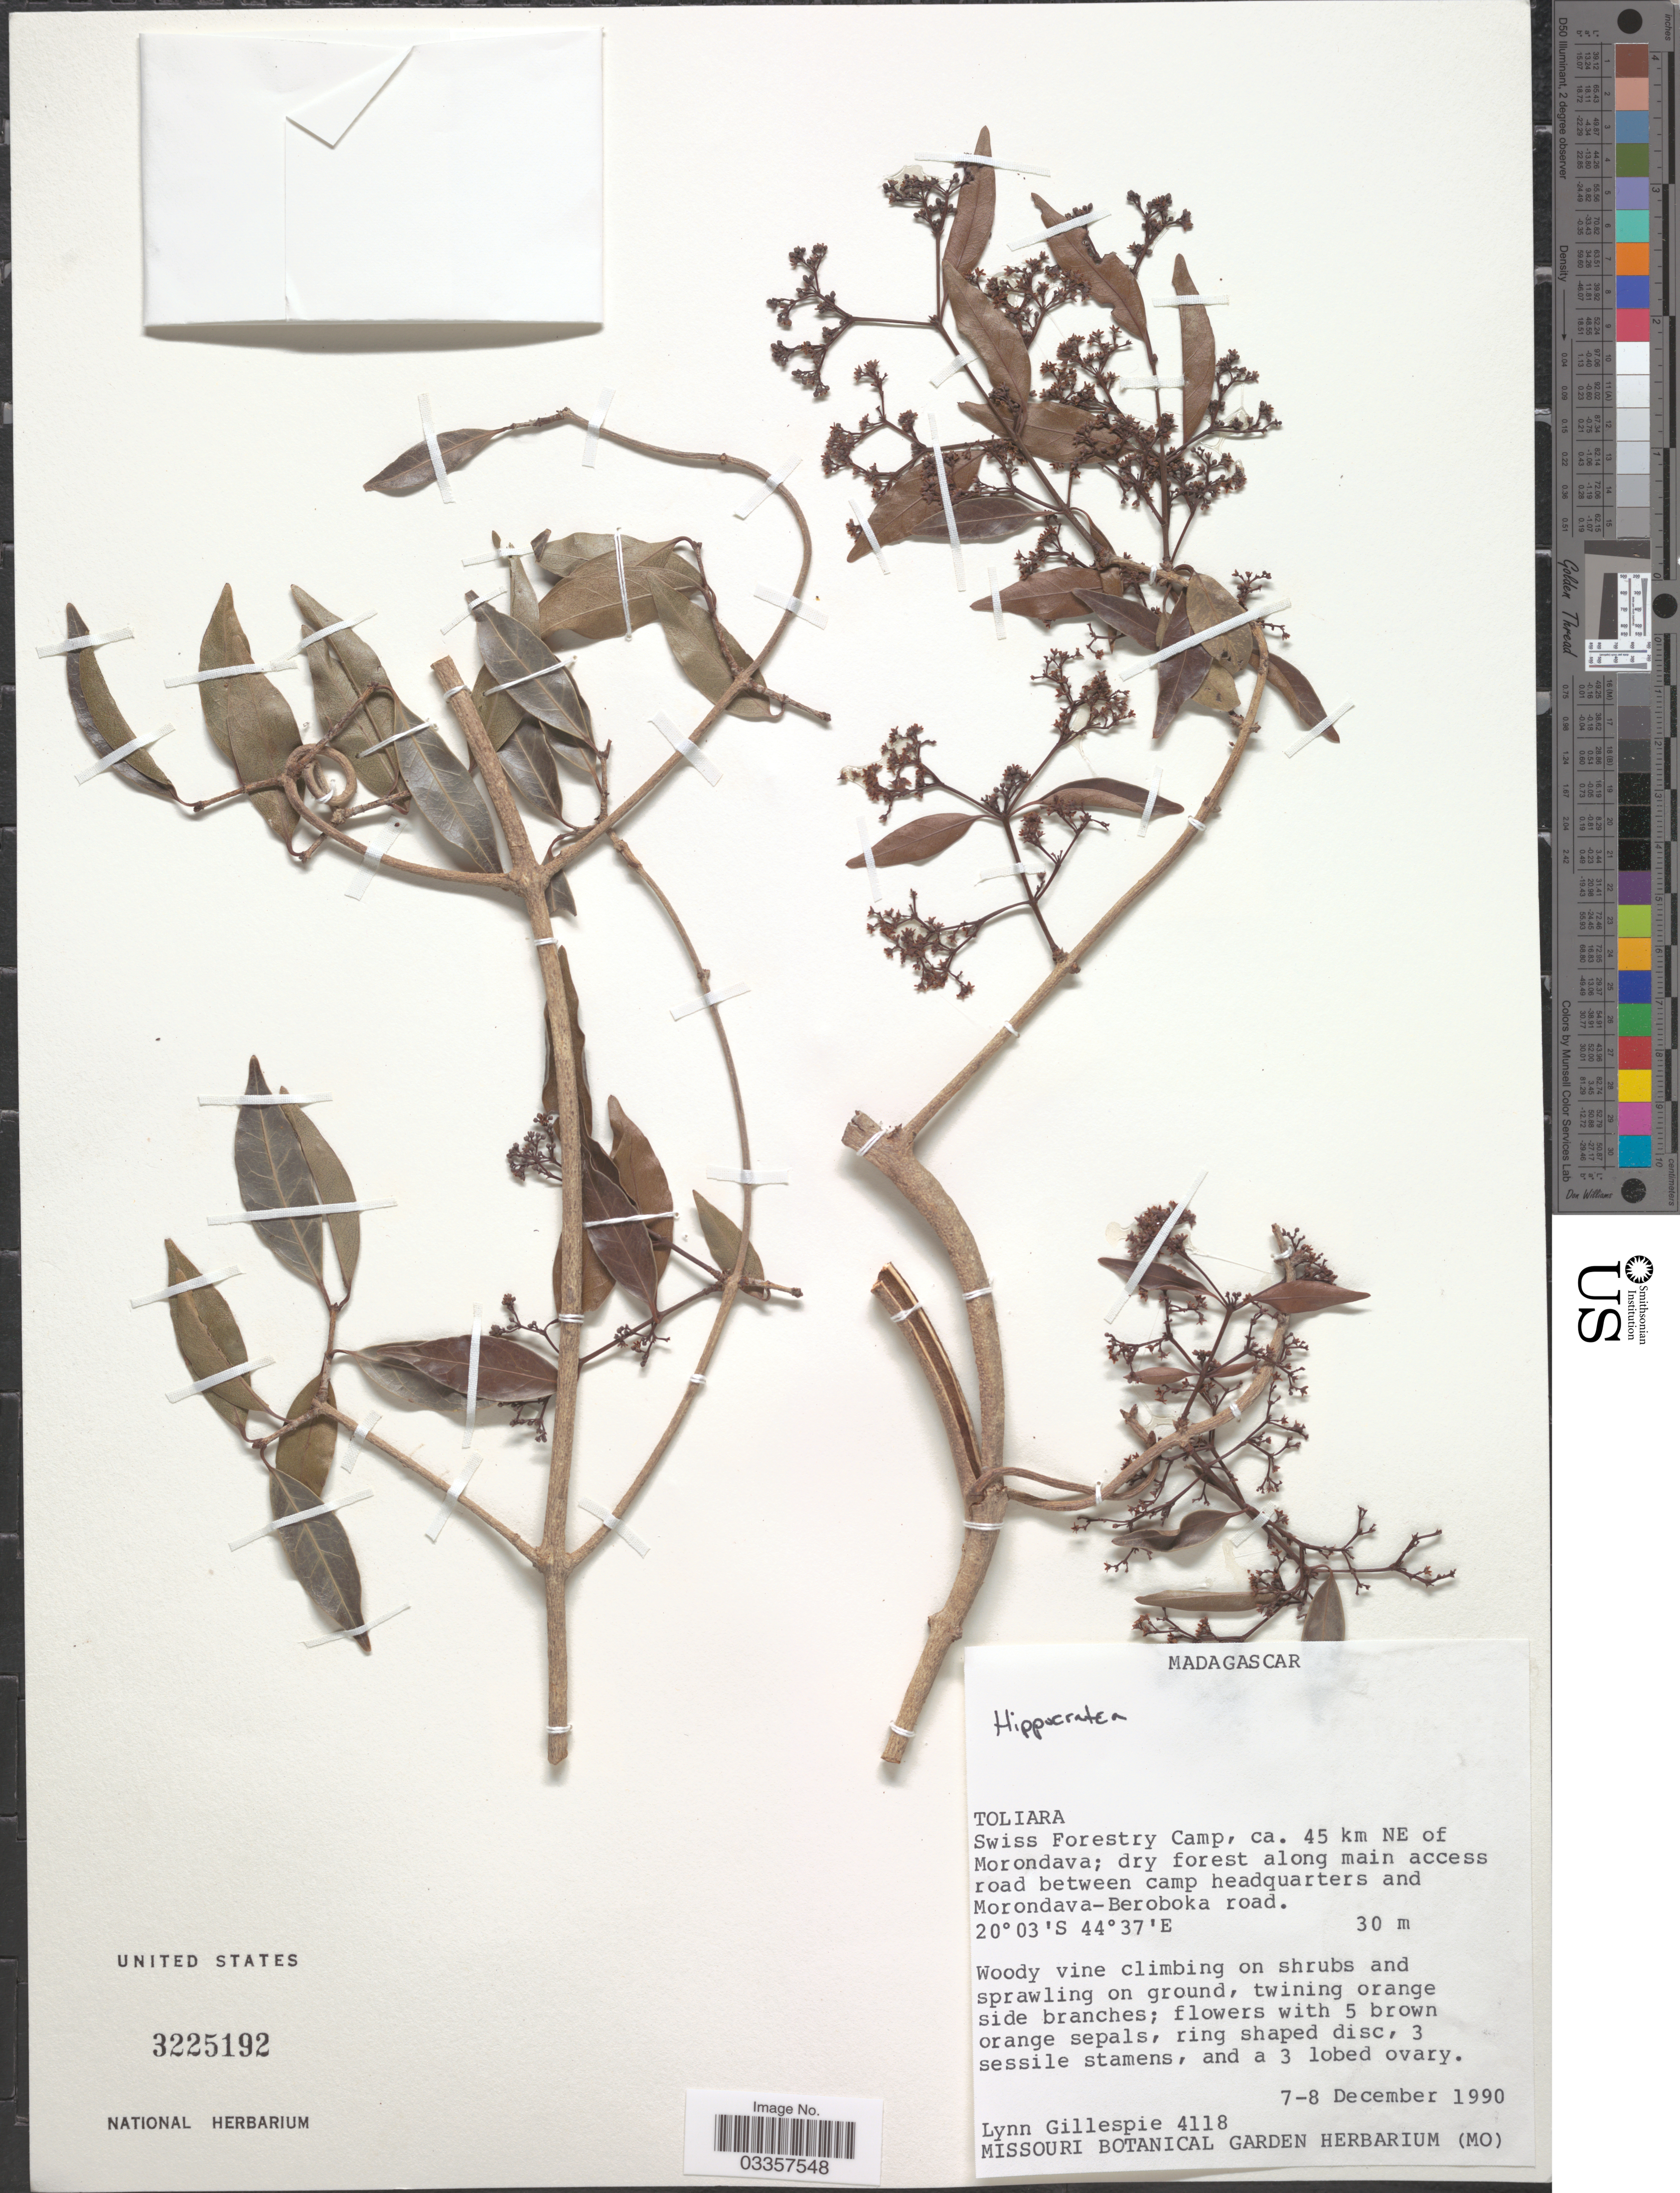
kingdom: Plantae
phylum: Tracheophyta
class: Magnoliopsida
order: Celastrales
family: Celastraceae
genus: Hippocratea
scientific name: Hippocratea sp.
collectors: L. J. Gillespie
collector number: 4118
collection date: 1990-12-07/1990-12-08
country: Madagascar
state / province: Menabe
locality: Swiss Forestry Camp, ca. 45 km NE of Morondava; dry forest along main access road between camp headquarters and Morondava-Beroboka road.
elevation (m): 30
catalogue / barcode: US 3225192